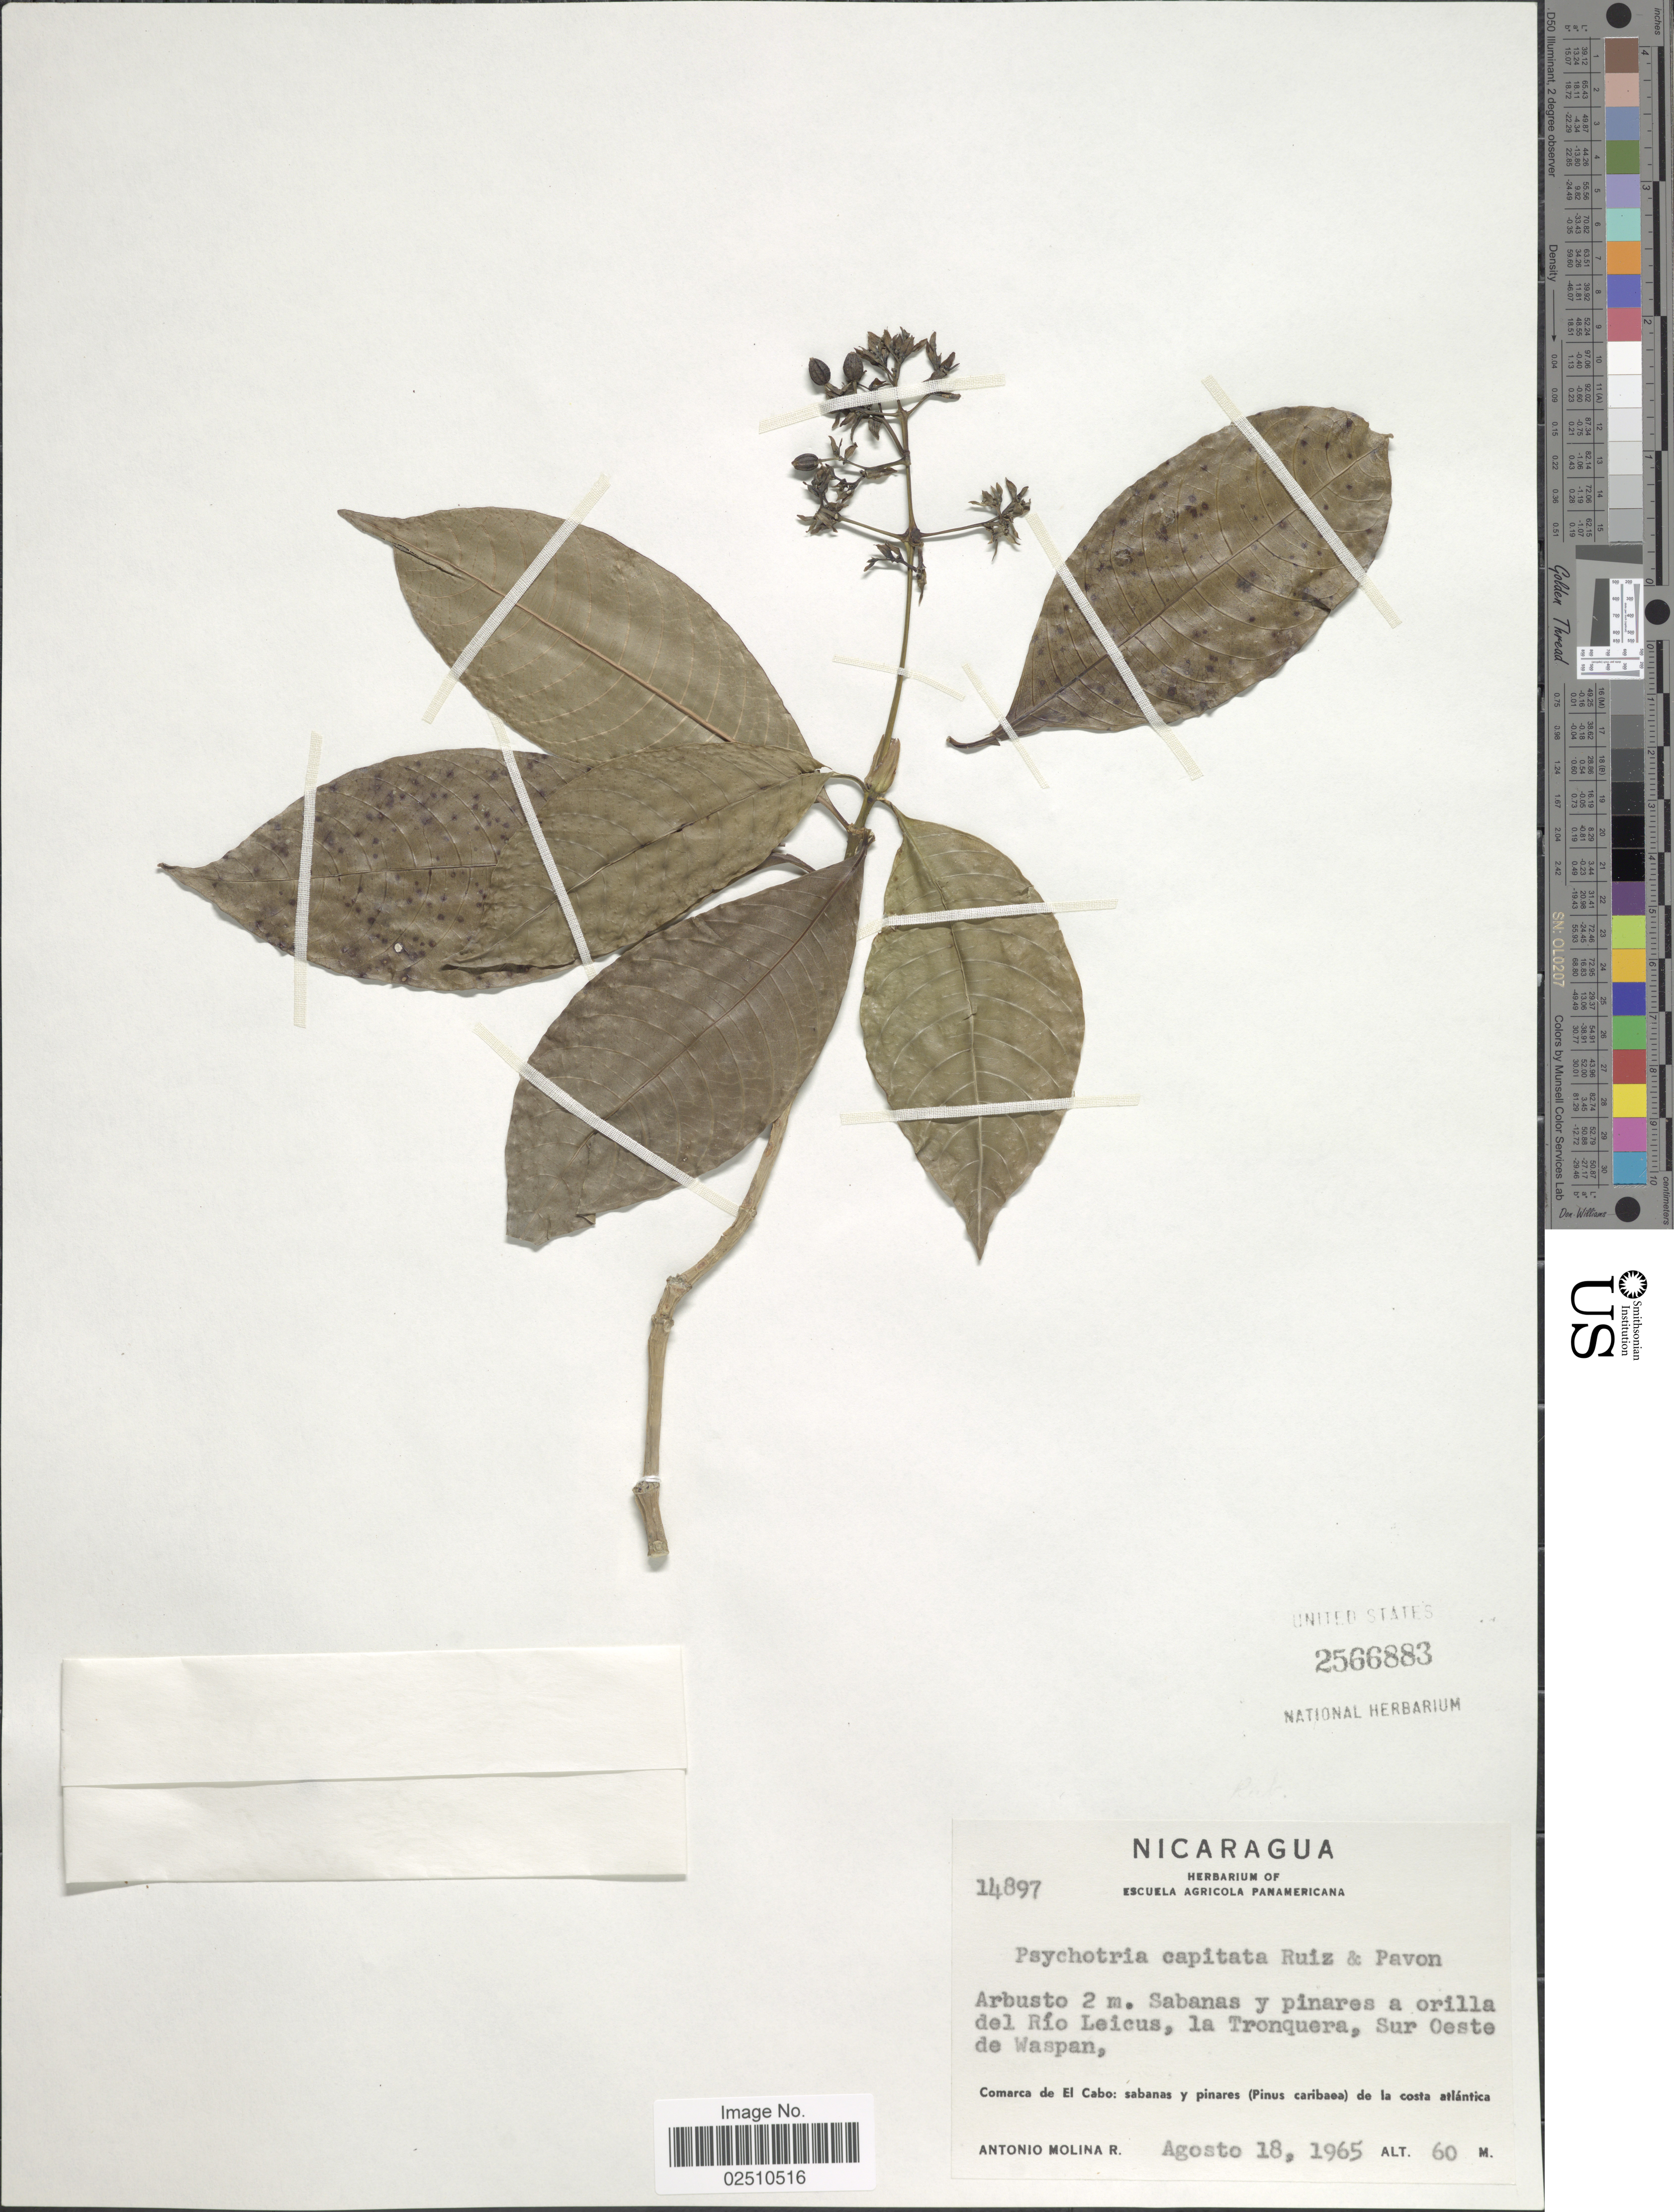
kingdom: Plantae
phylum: Tracheophyta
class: Magnoliopsida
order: Gentianales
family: Rubiaceae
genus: Psychotria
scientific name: Psychotria capitata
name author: Ruiz & Pav.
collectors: A. Molina R.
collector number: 14897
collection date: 1965-08-18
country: Nicaragua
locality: Orilla del Rio Leicus, la Tronquera, Sur Oeste de Waspan, Comarca de El Cabo, sabana y pinares de la costa atlantica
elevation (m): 60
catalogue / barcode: US 2566883